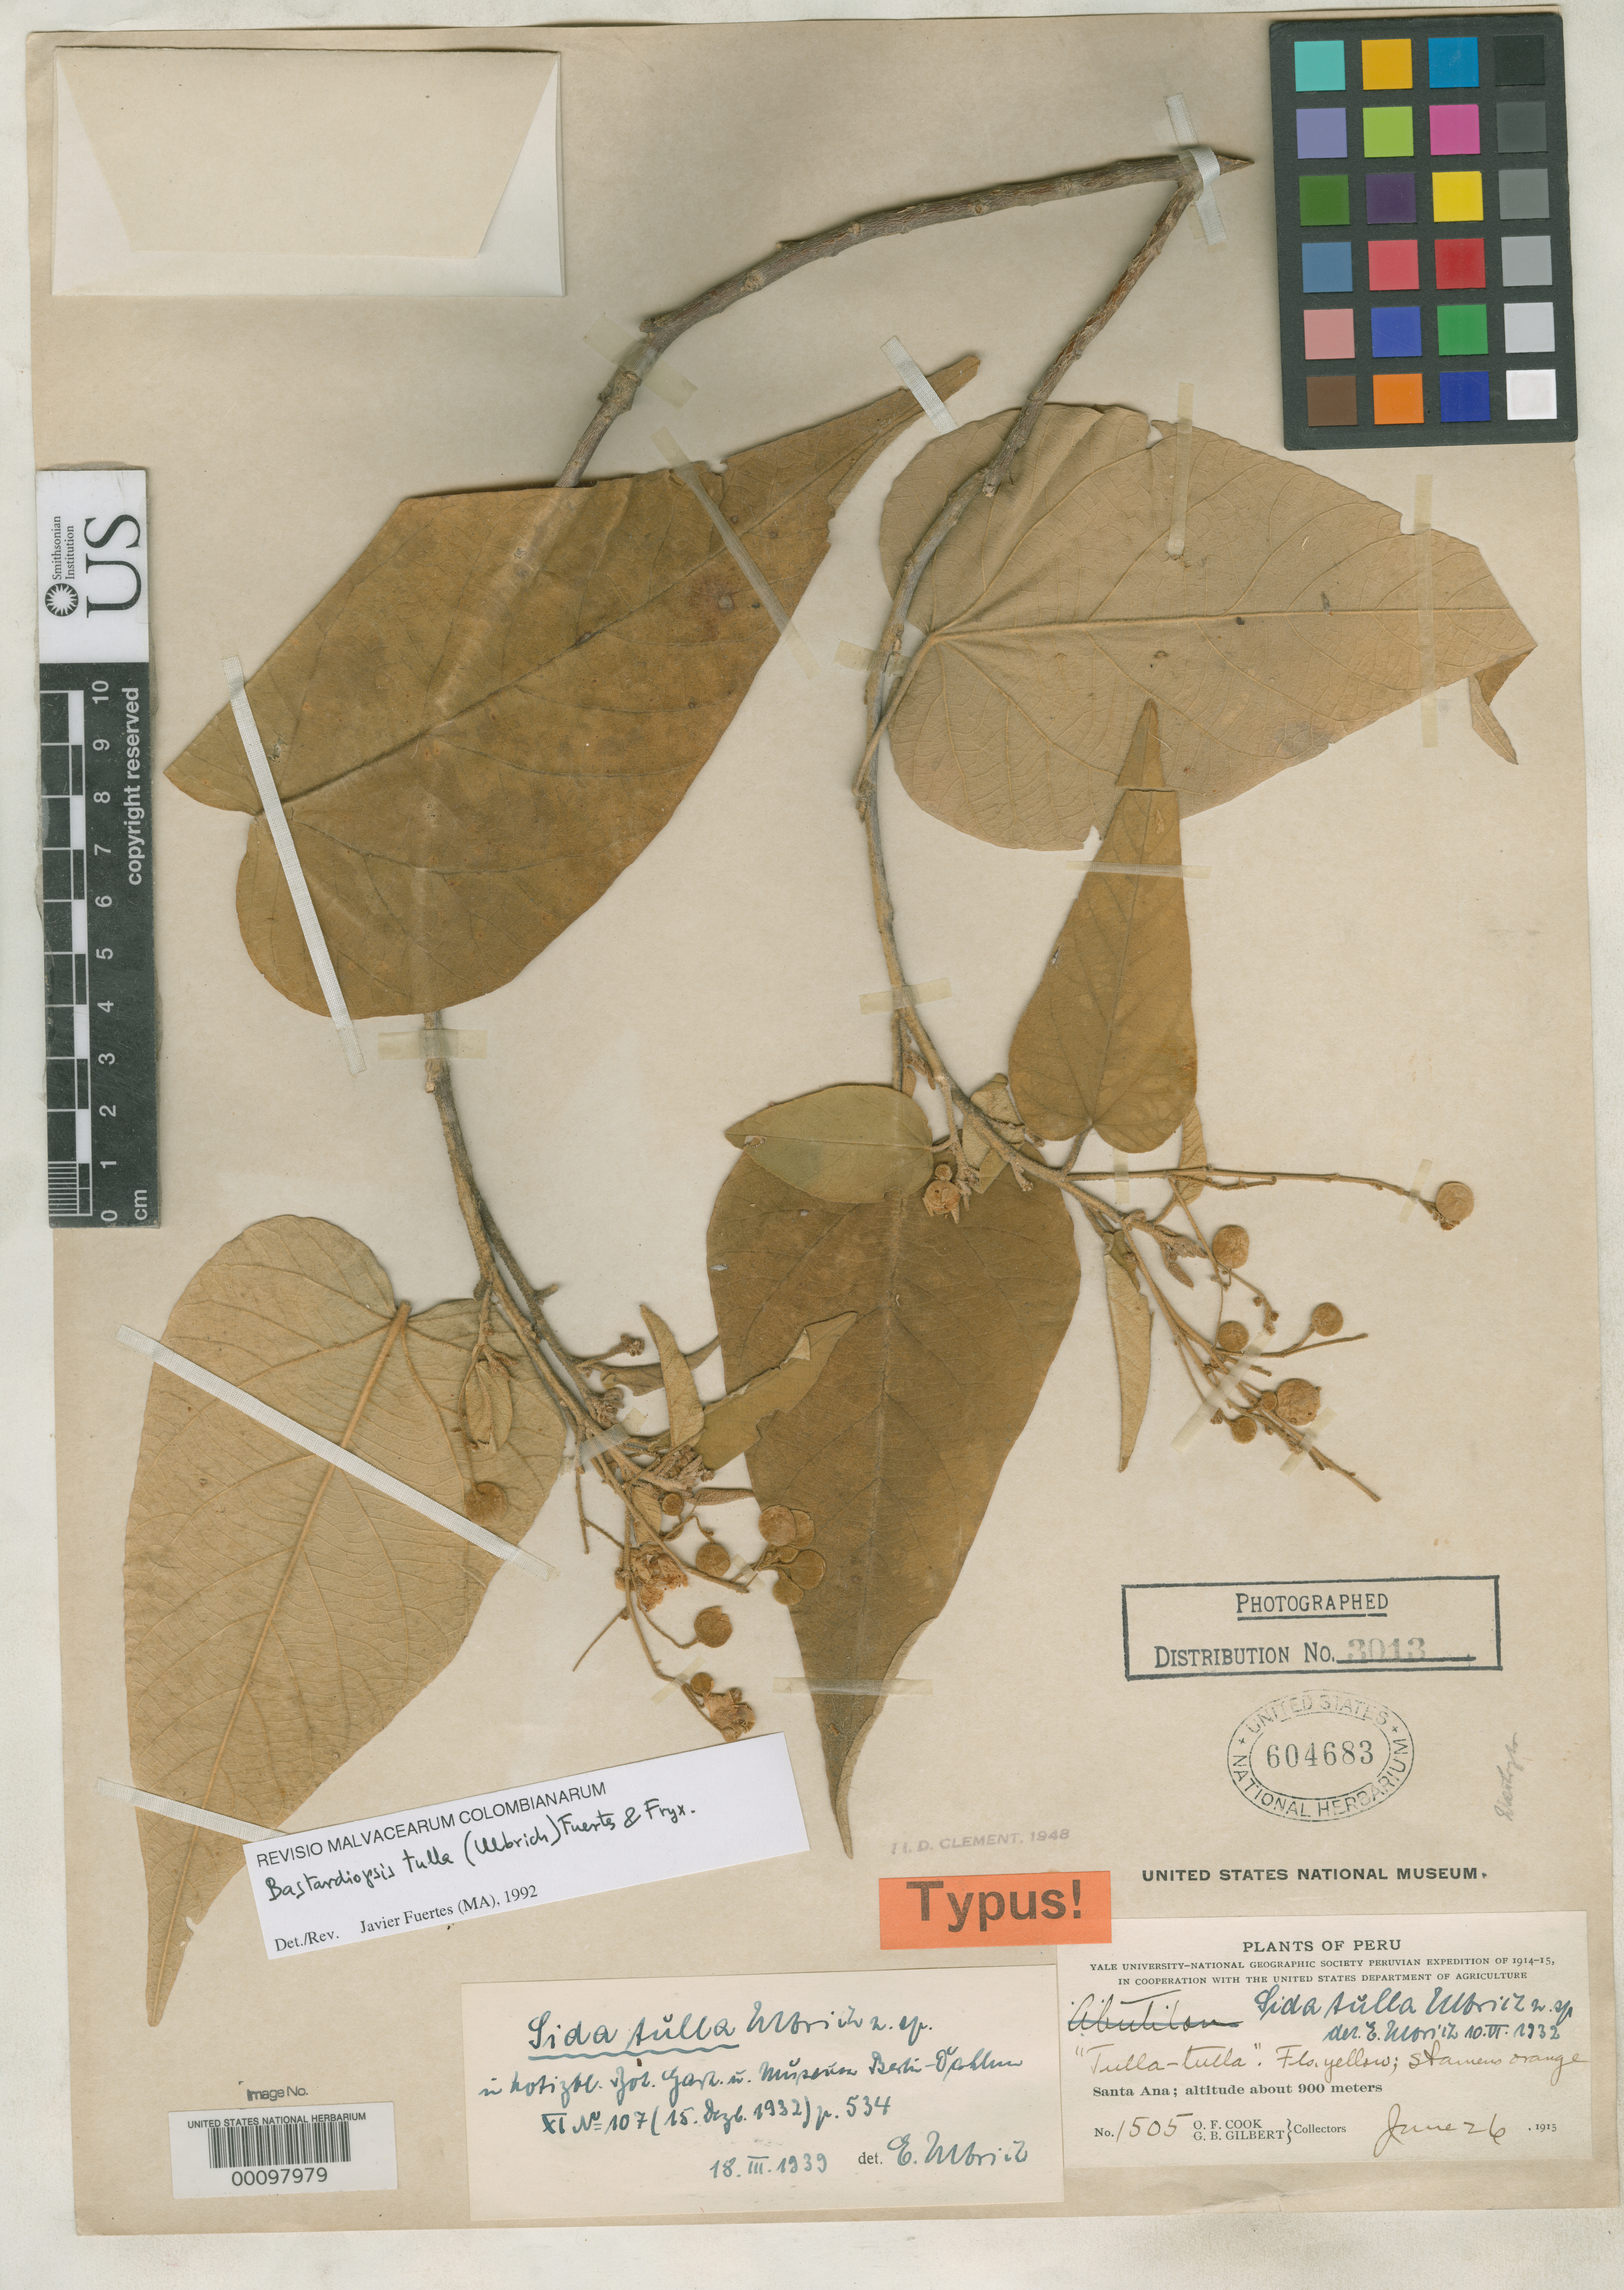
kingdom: Plantae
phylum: Tracheophyta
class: Magnoliopsida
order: Malvales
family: Malvaceae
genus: Sida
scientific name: Sida tulla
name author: Ulbr.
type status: Holotype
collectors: O. F. Cook & G. B. Gilbert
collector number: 1505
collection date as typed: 26 Jun 1915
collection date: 1915-06-26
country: Peru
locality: Santa Ana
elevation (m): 900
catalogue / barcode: US 604683